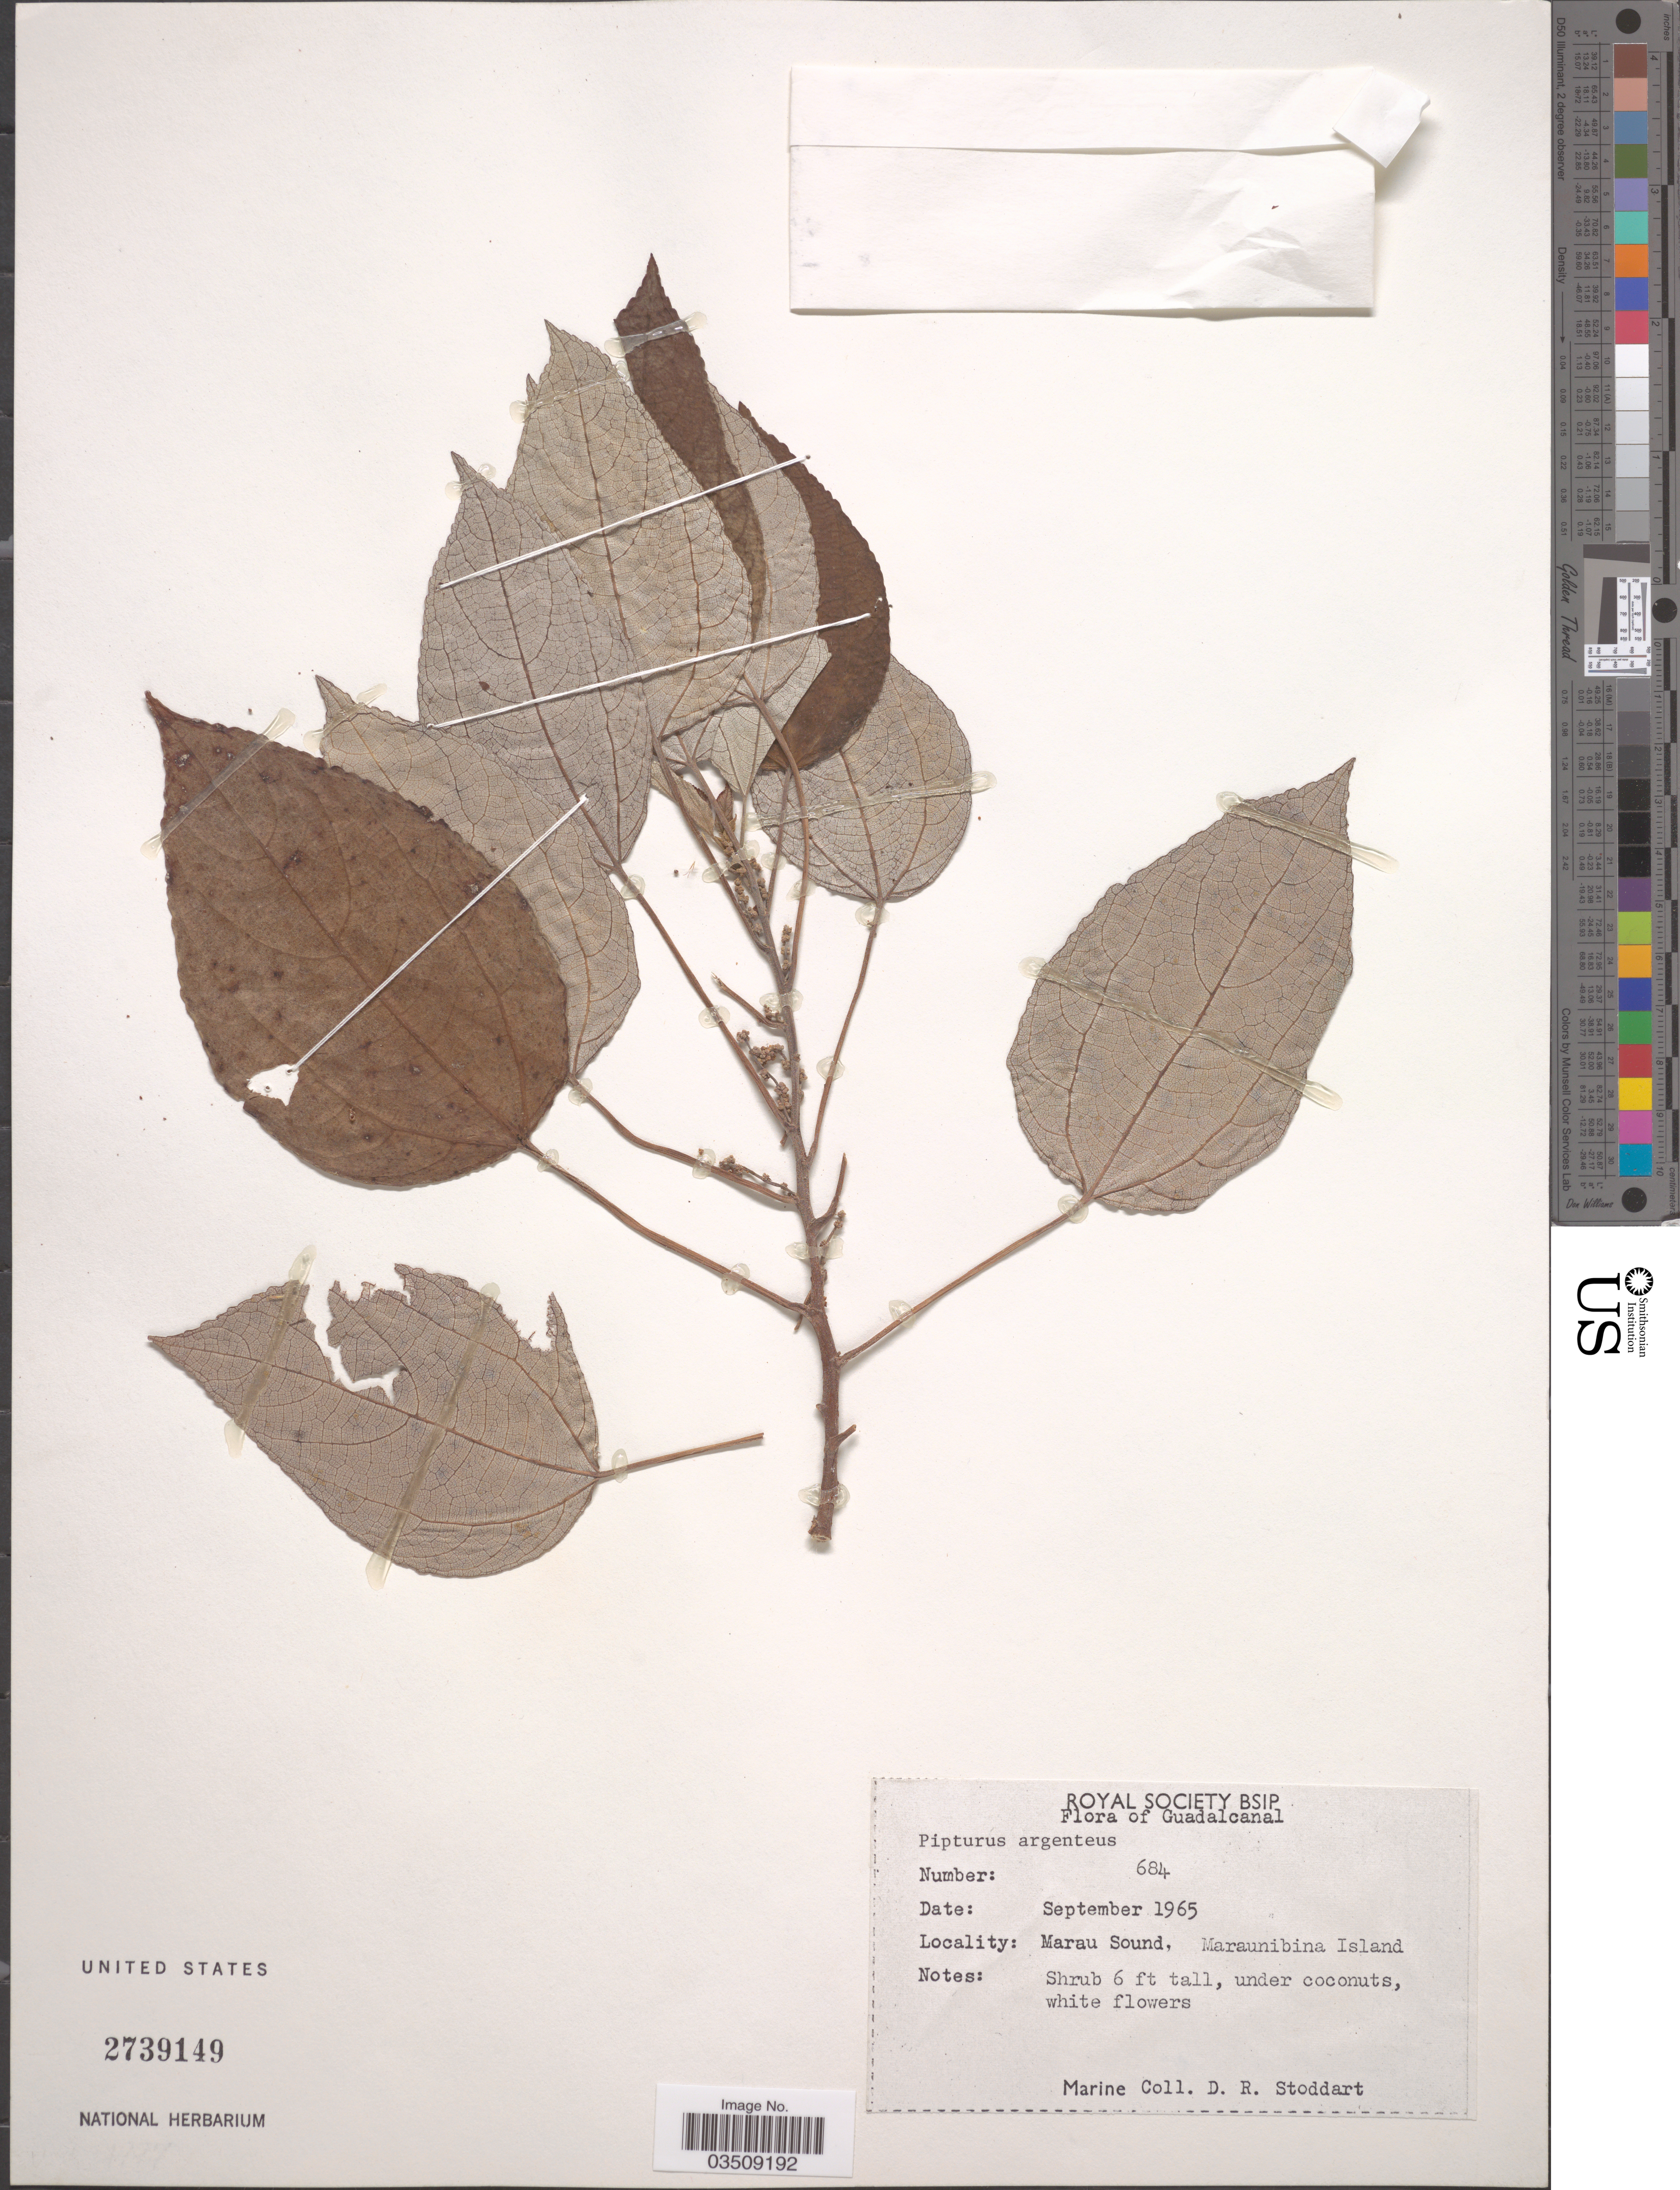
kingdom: Plantae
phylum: Tracheophyta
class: Magnoliopsida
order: Rosales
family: Urticaceae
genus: Pipturus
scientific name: Pipturus argenteus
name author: (G. Forst.) Wedd.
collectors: D. R. Stoddart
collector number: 684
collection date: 1965-09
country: Solomon Islands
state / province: Solomon Islands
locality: Guadalcanal. Marau Sound, Maraunibina Island.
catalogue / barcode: US 2739149